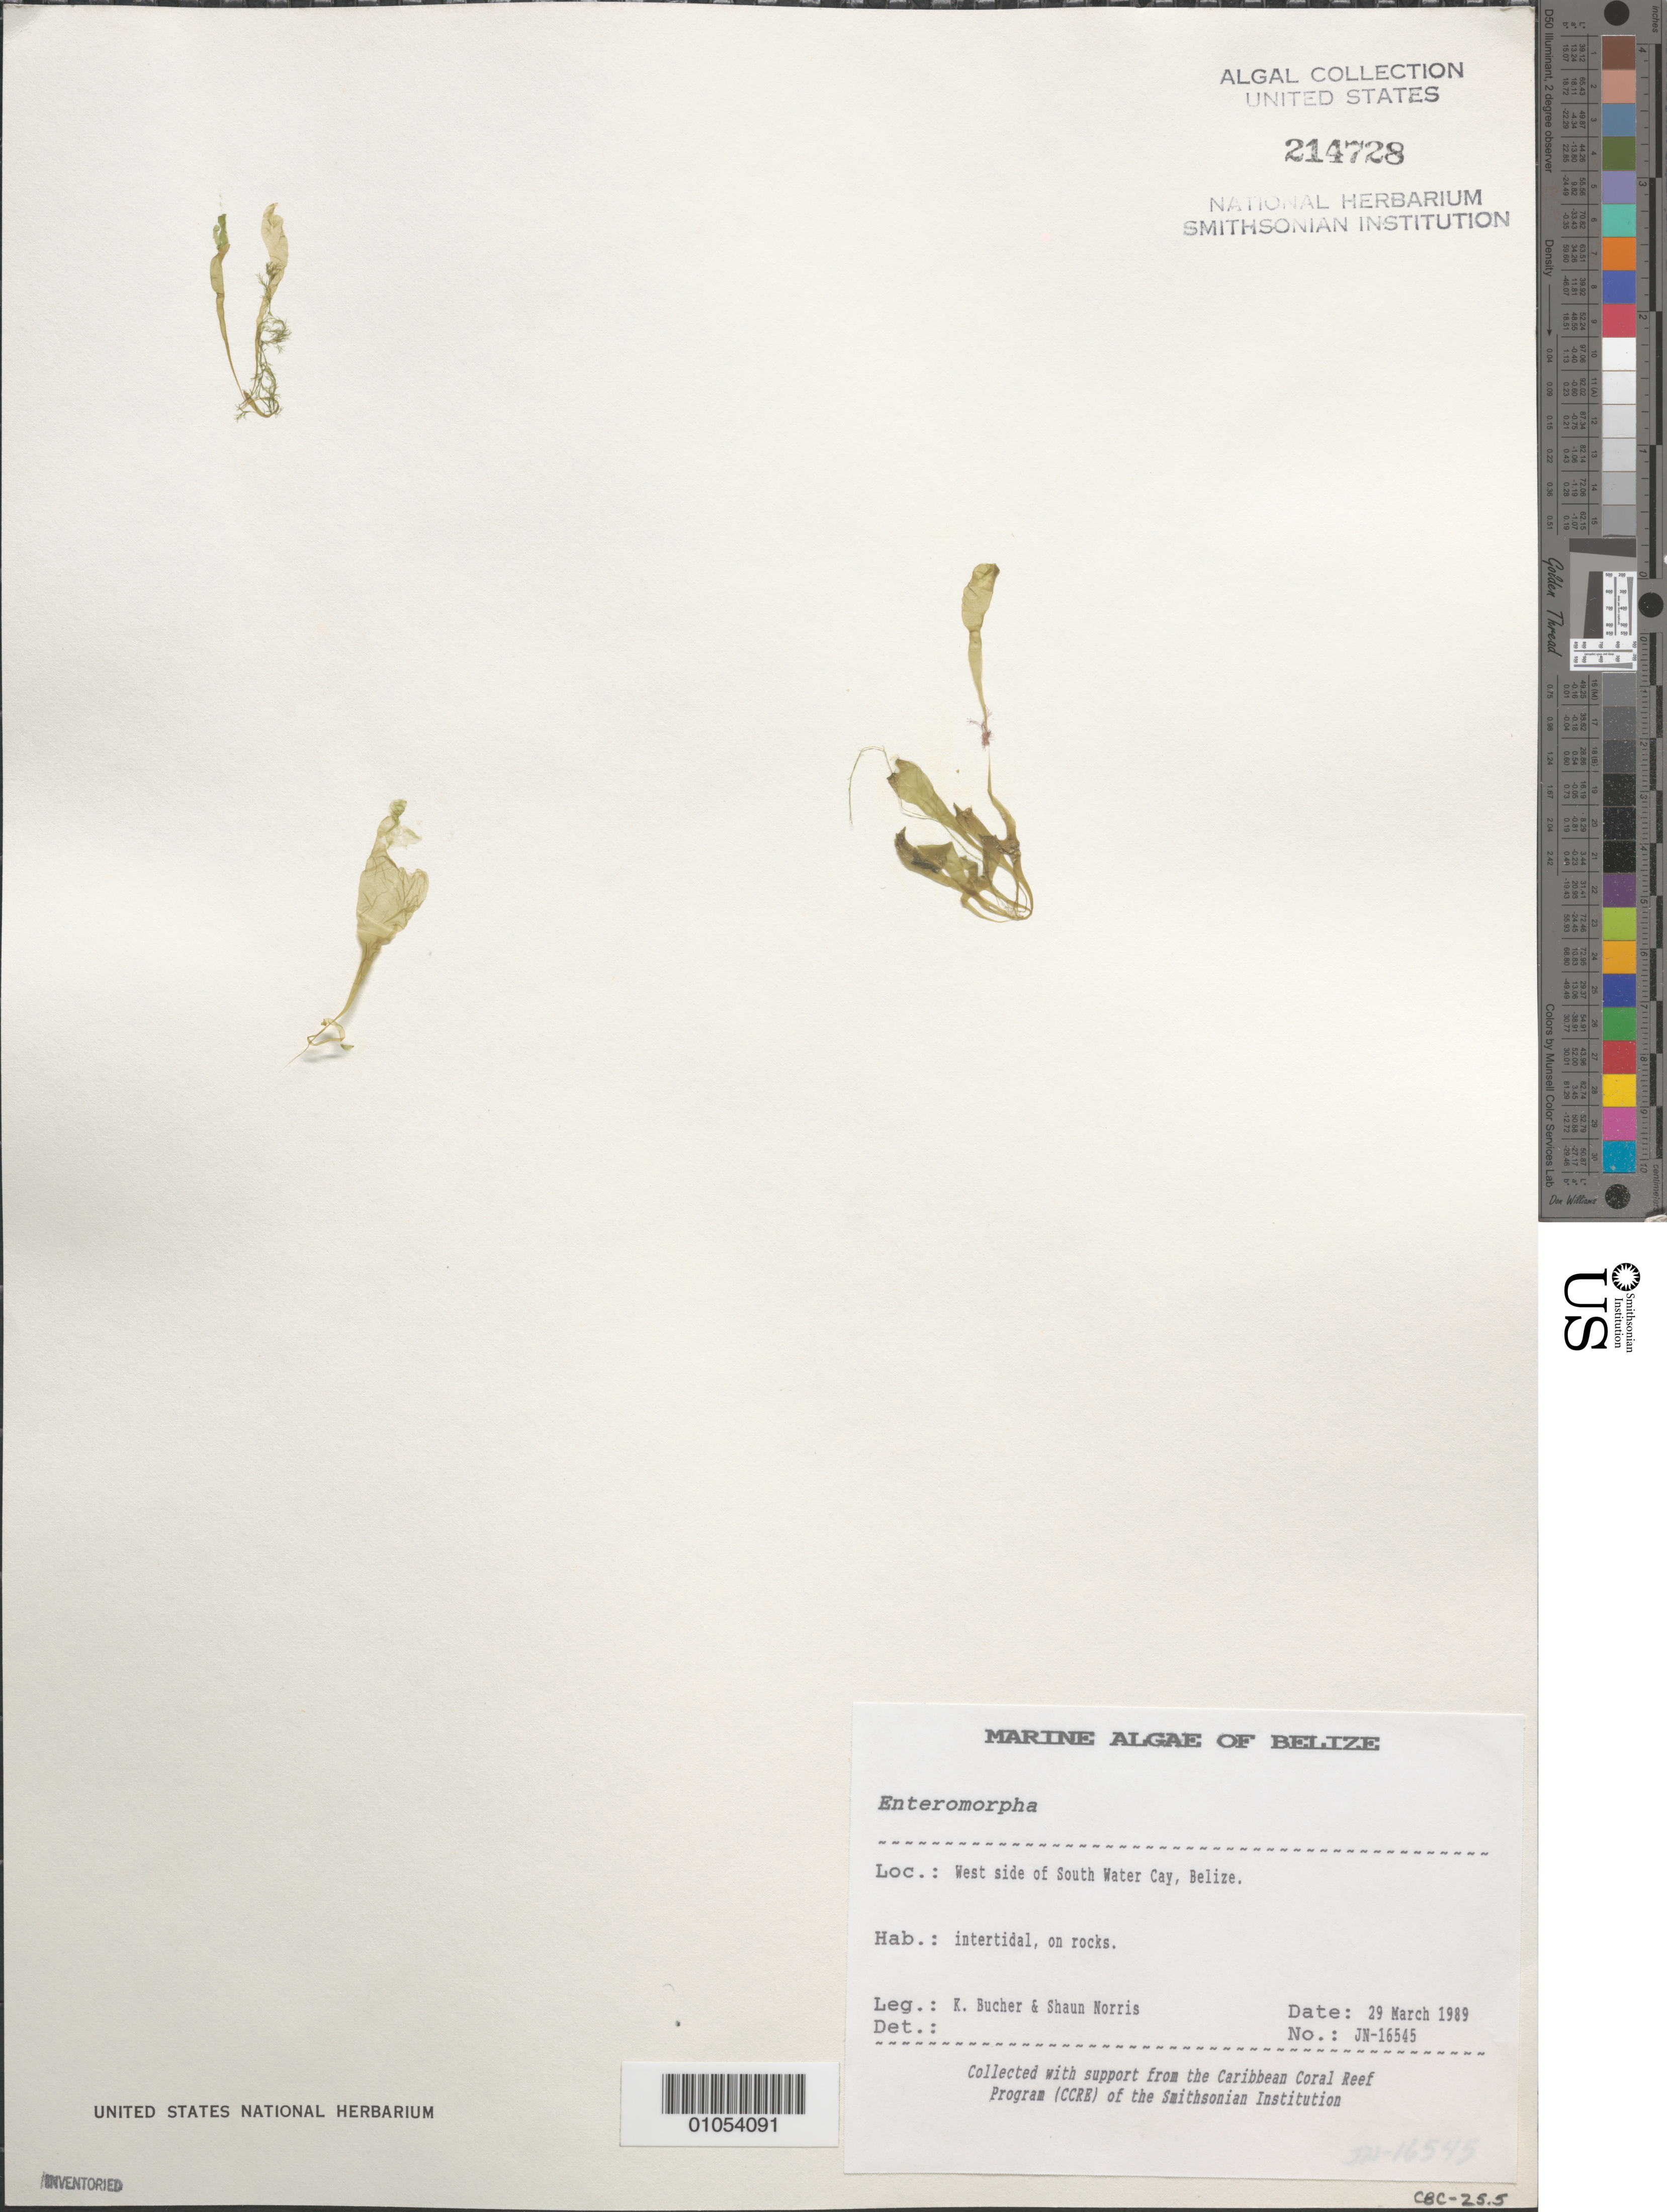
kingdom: Plantae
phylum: Chlorophyta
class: Ulvophyceae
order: Ulvales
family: Ulvaceae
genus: Ulva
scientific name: Ulva sp.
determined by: Algae name updating Project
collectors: K. E. Bucher & S. Norris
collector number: JN-16545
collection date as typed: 29 Mar 1989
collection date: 1989-03-29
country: Belize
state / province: Stann Creek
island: South Water Cay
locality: West side of cay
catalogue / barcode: US 214728